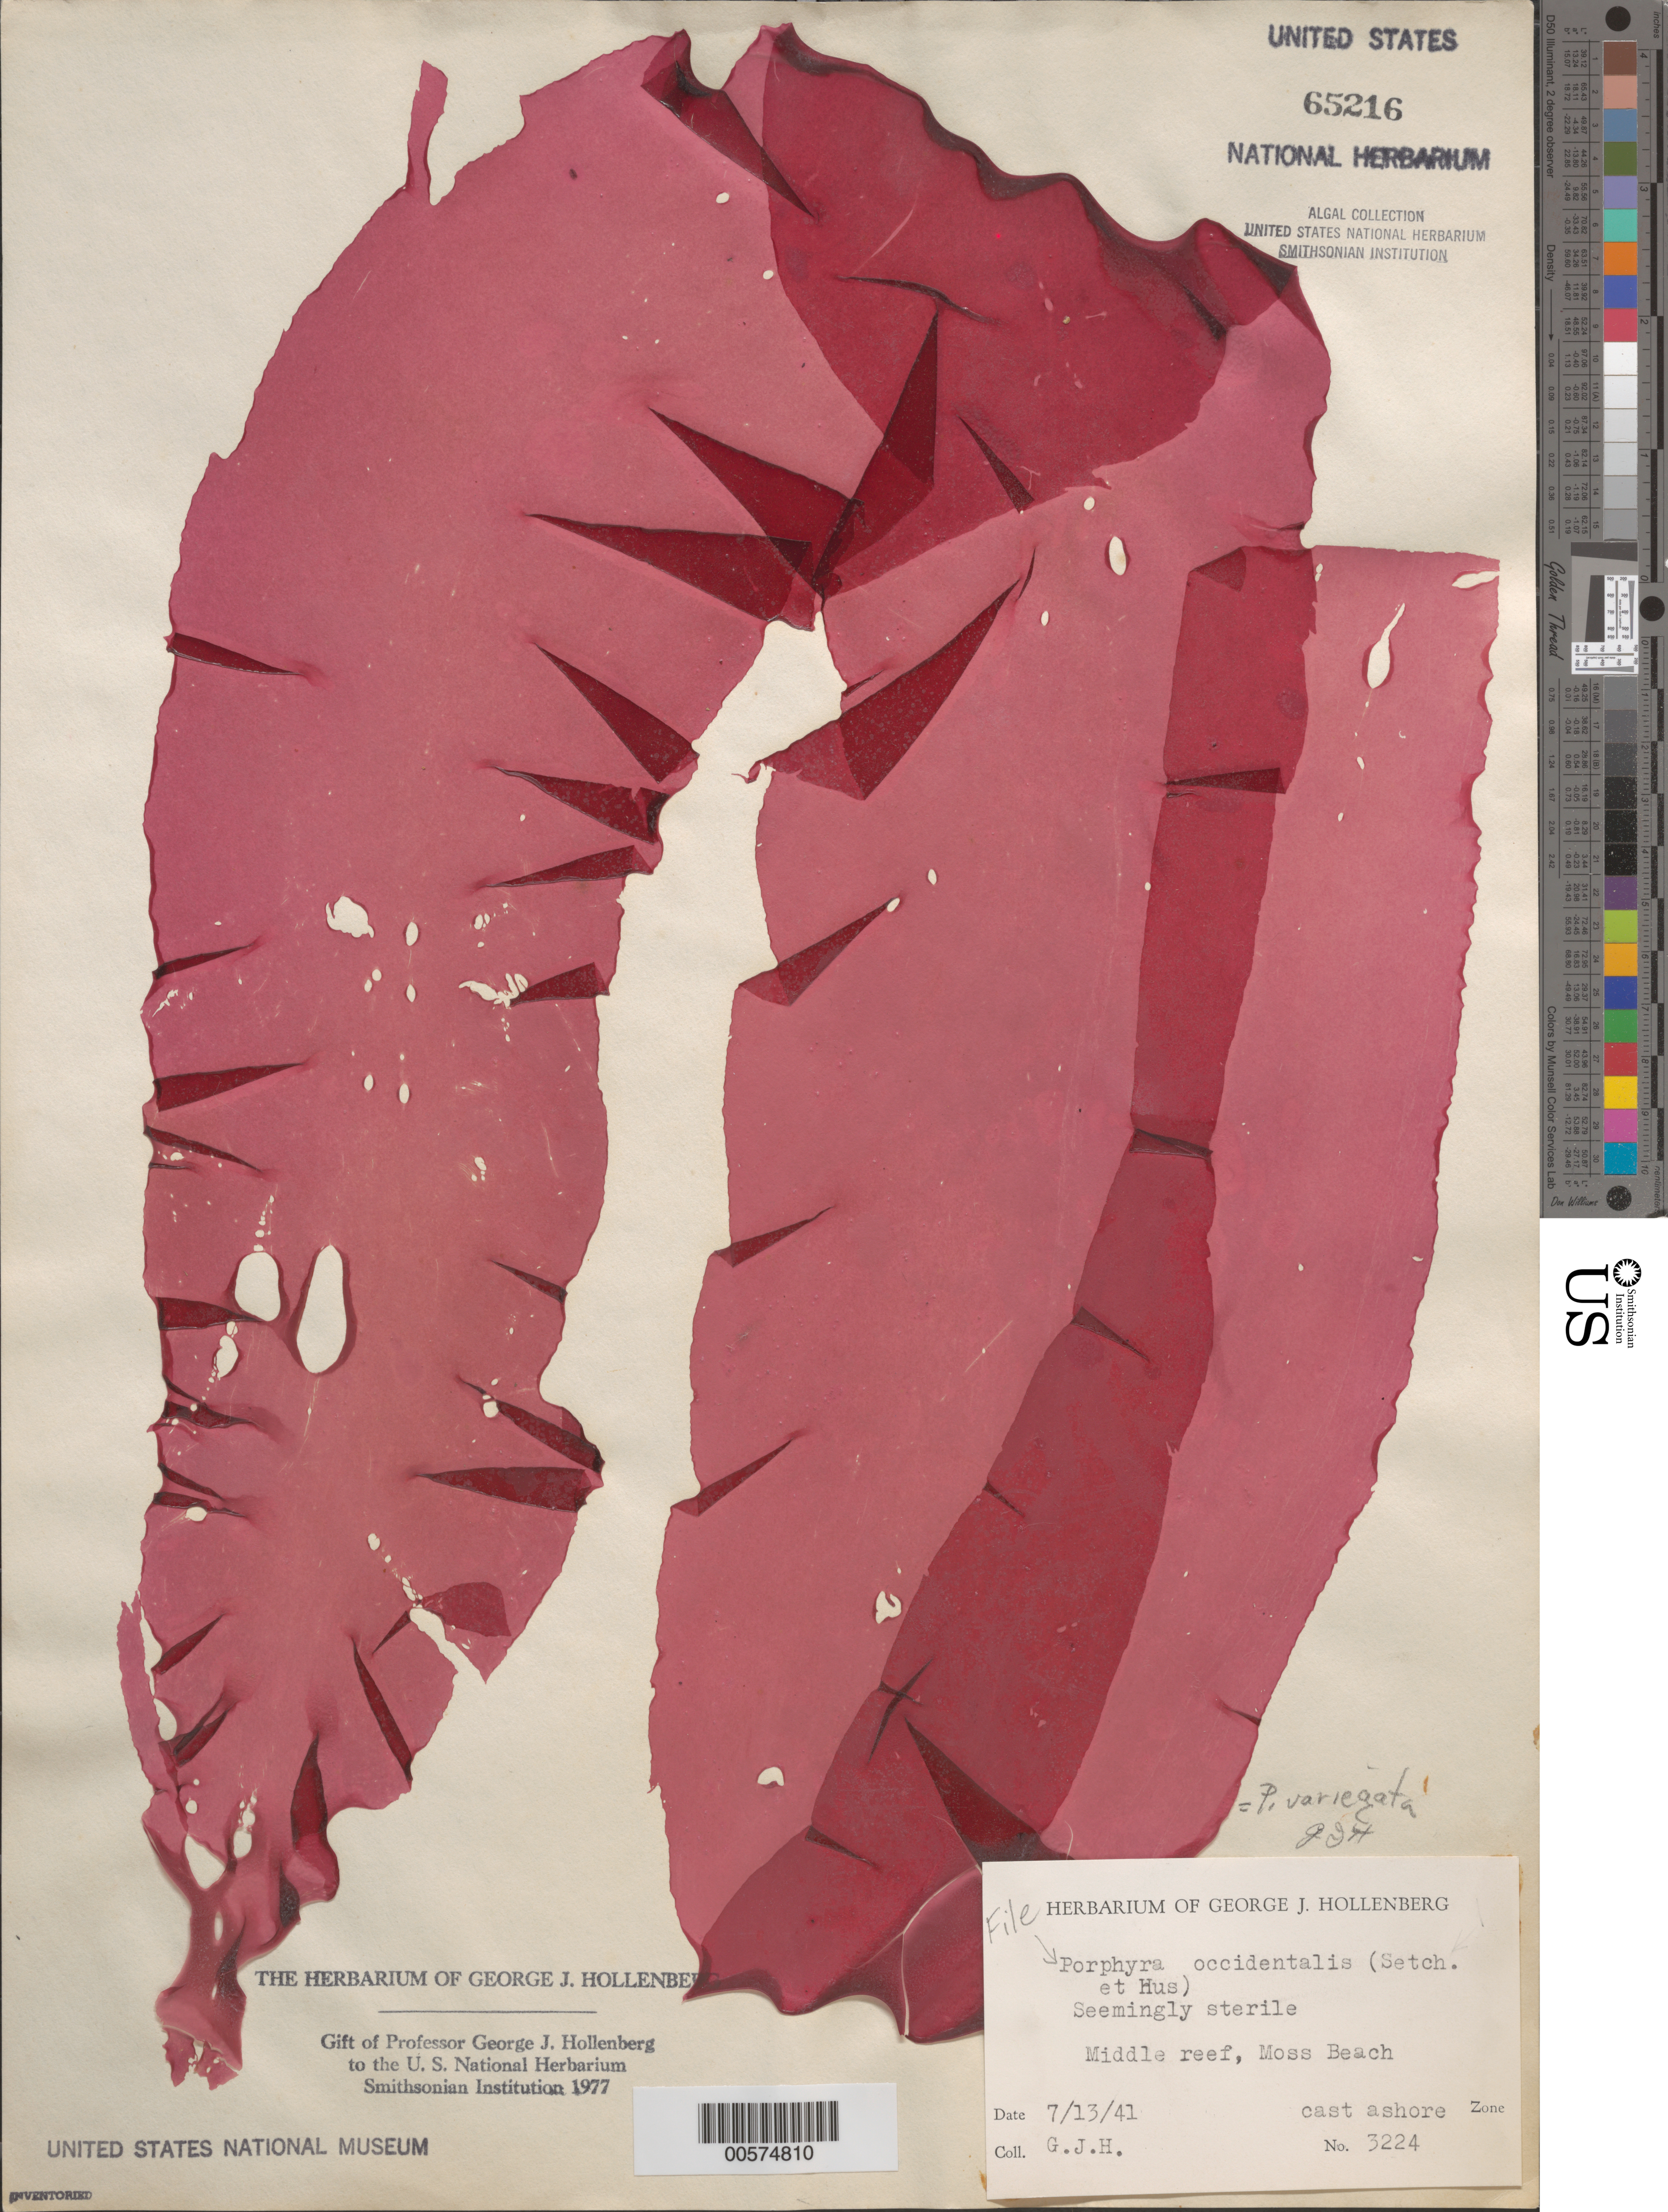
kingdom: Plantae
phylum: Rhodophyta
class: Bangiophyceae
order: Bangiales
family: Bangiaceae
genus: Porphyra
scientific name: Porphyra occidentalis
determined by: Hollenberg, George J.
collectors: G. Hollenberg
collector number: GJH 3224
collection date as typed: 13 Jul 1941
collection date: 1941-07-13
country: United States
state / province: California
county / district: Monterey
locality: Middle reef of Moss Beach, Pacific Grove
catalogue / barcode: US 65216